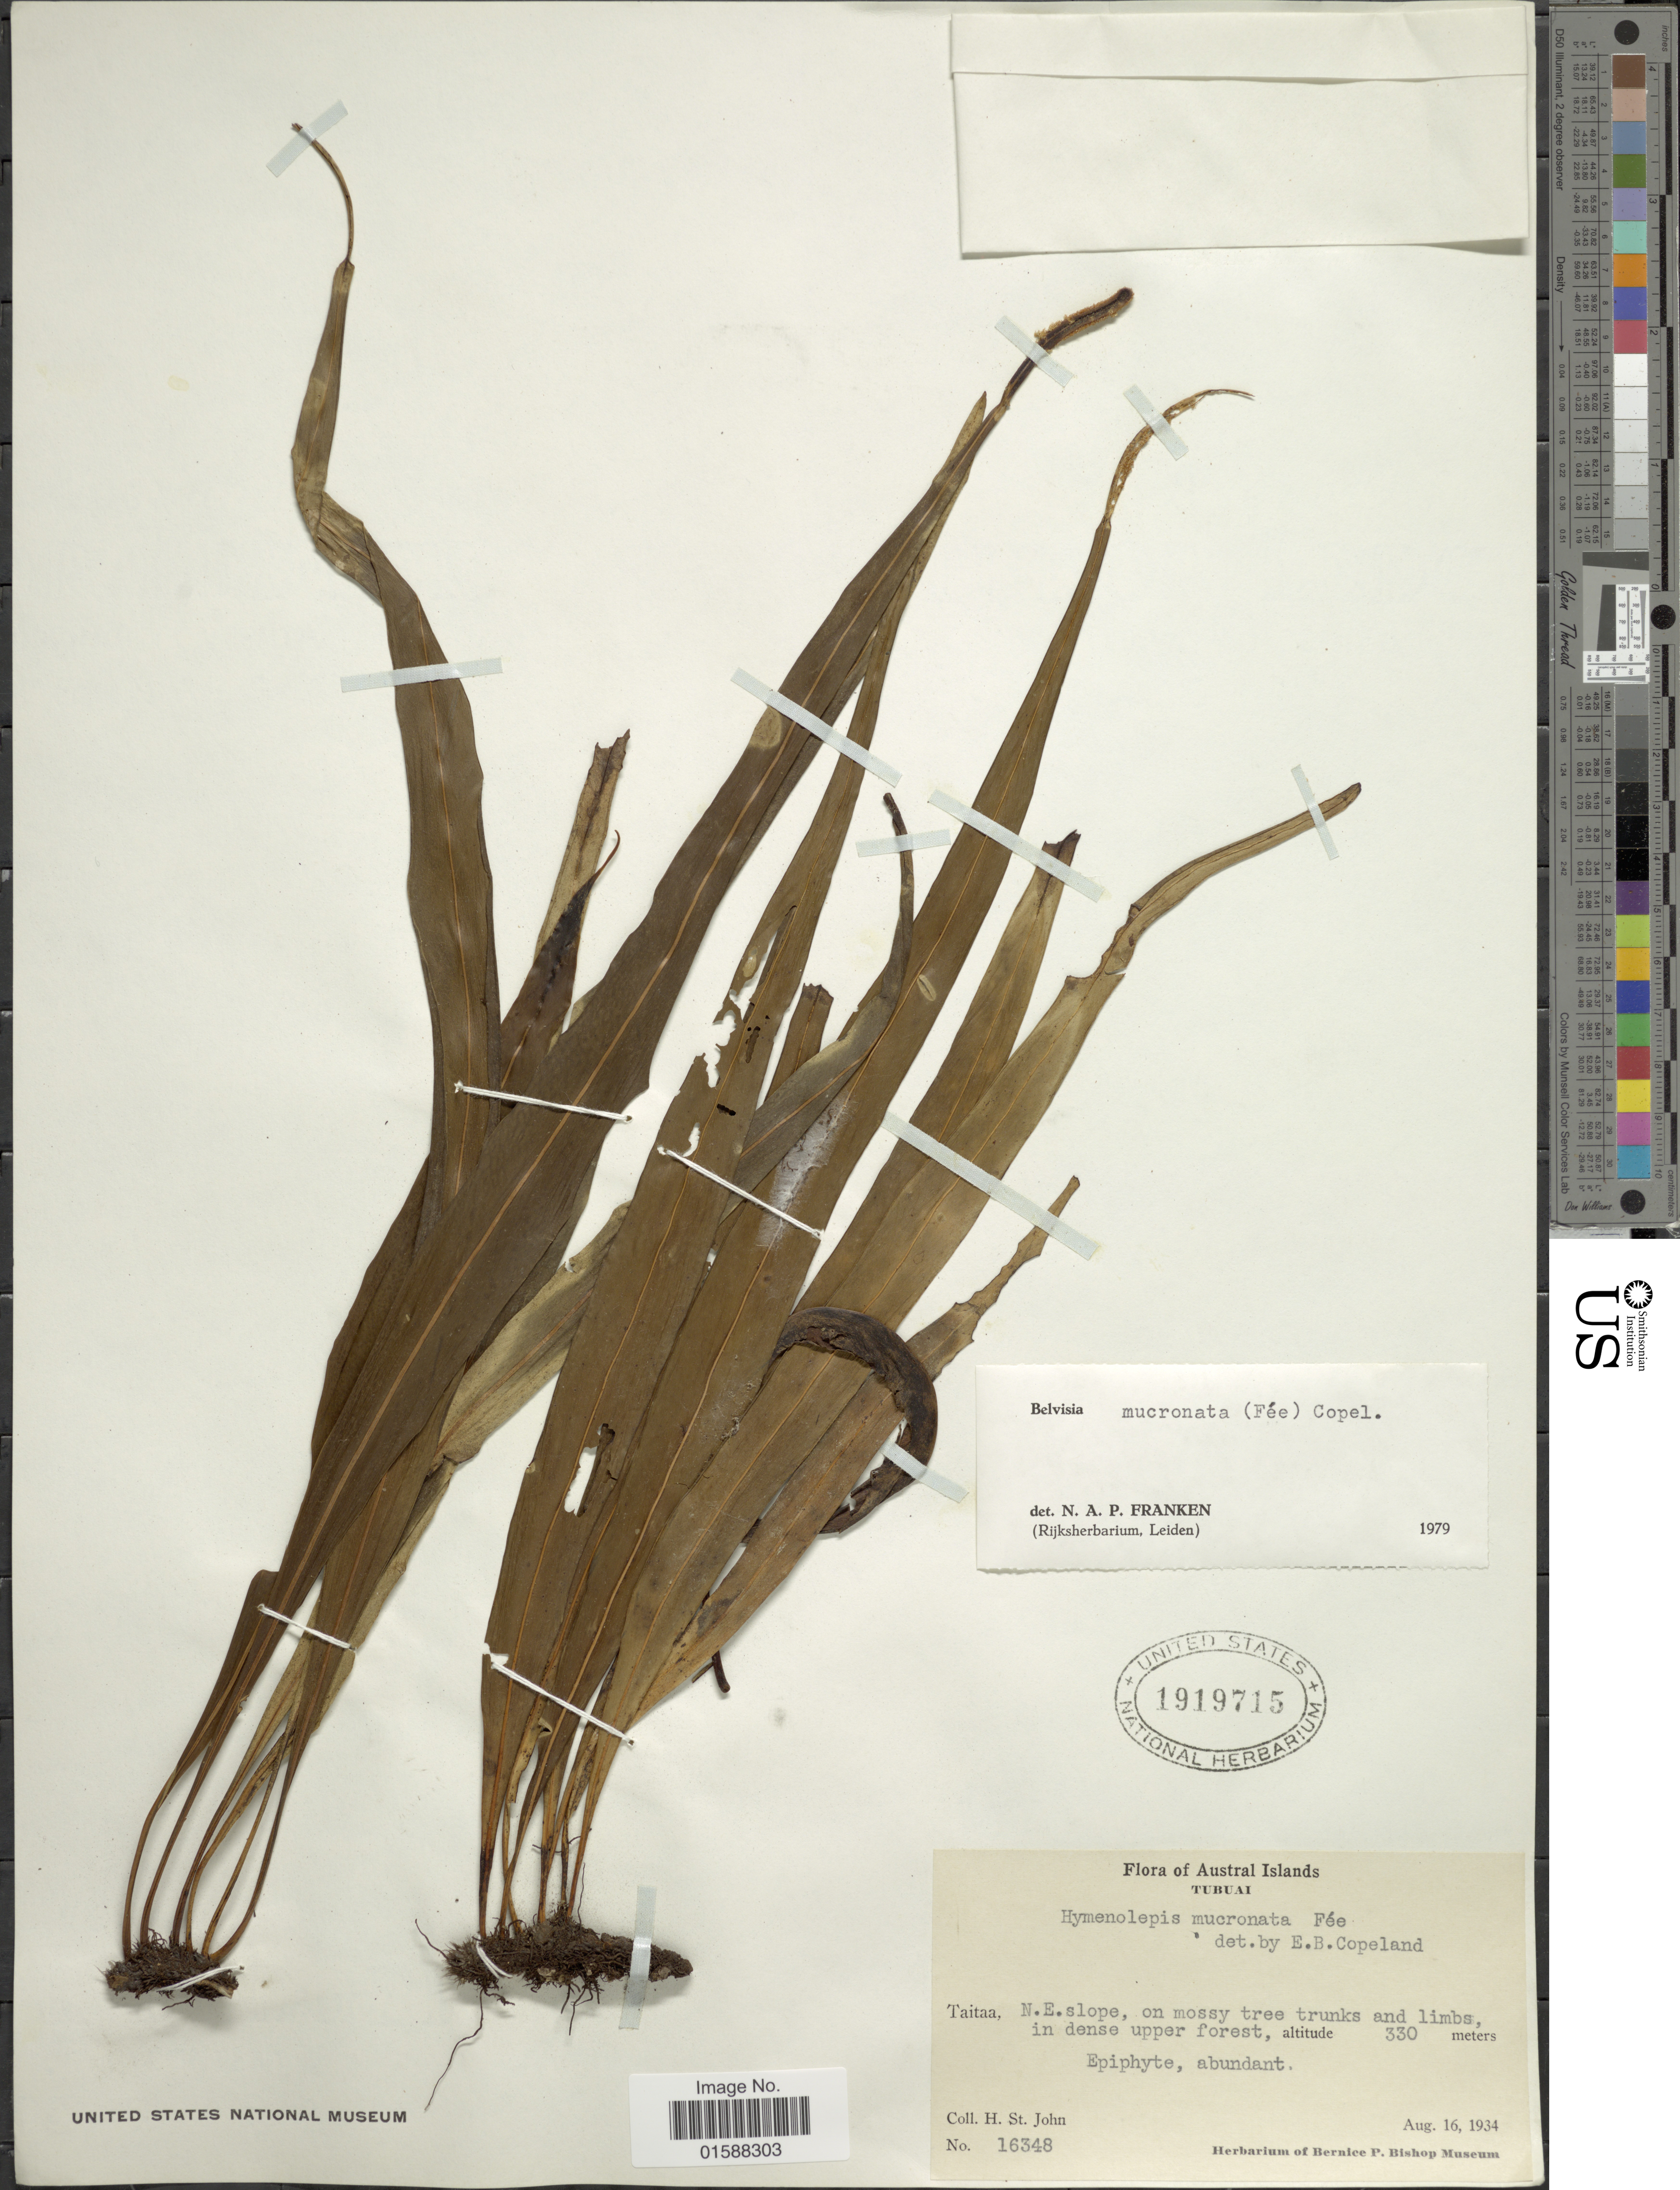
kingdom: Plantae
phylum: Tracheophyta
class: Polypodiopsida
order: Polypodiales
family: Polypodiaceae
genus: Lepisorus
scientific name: Lepisorus mucronatus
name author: (Fée) Li S. Wang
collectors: H. St. John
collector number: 16348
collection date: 1934-08-16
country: French Polynesia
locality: Austral Islands. Tubuai. Taitaa, N.E. slope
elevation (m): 330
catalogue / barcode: US 1919715